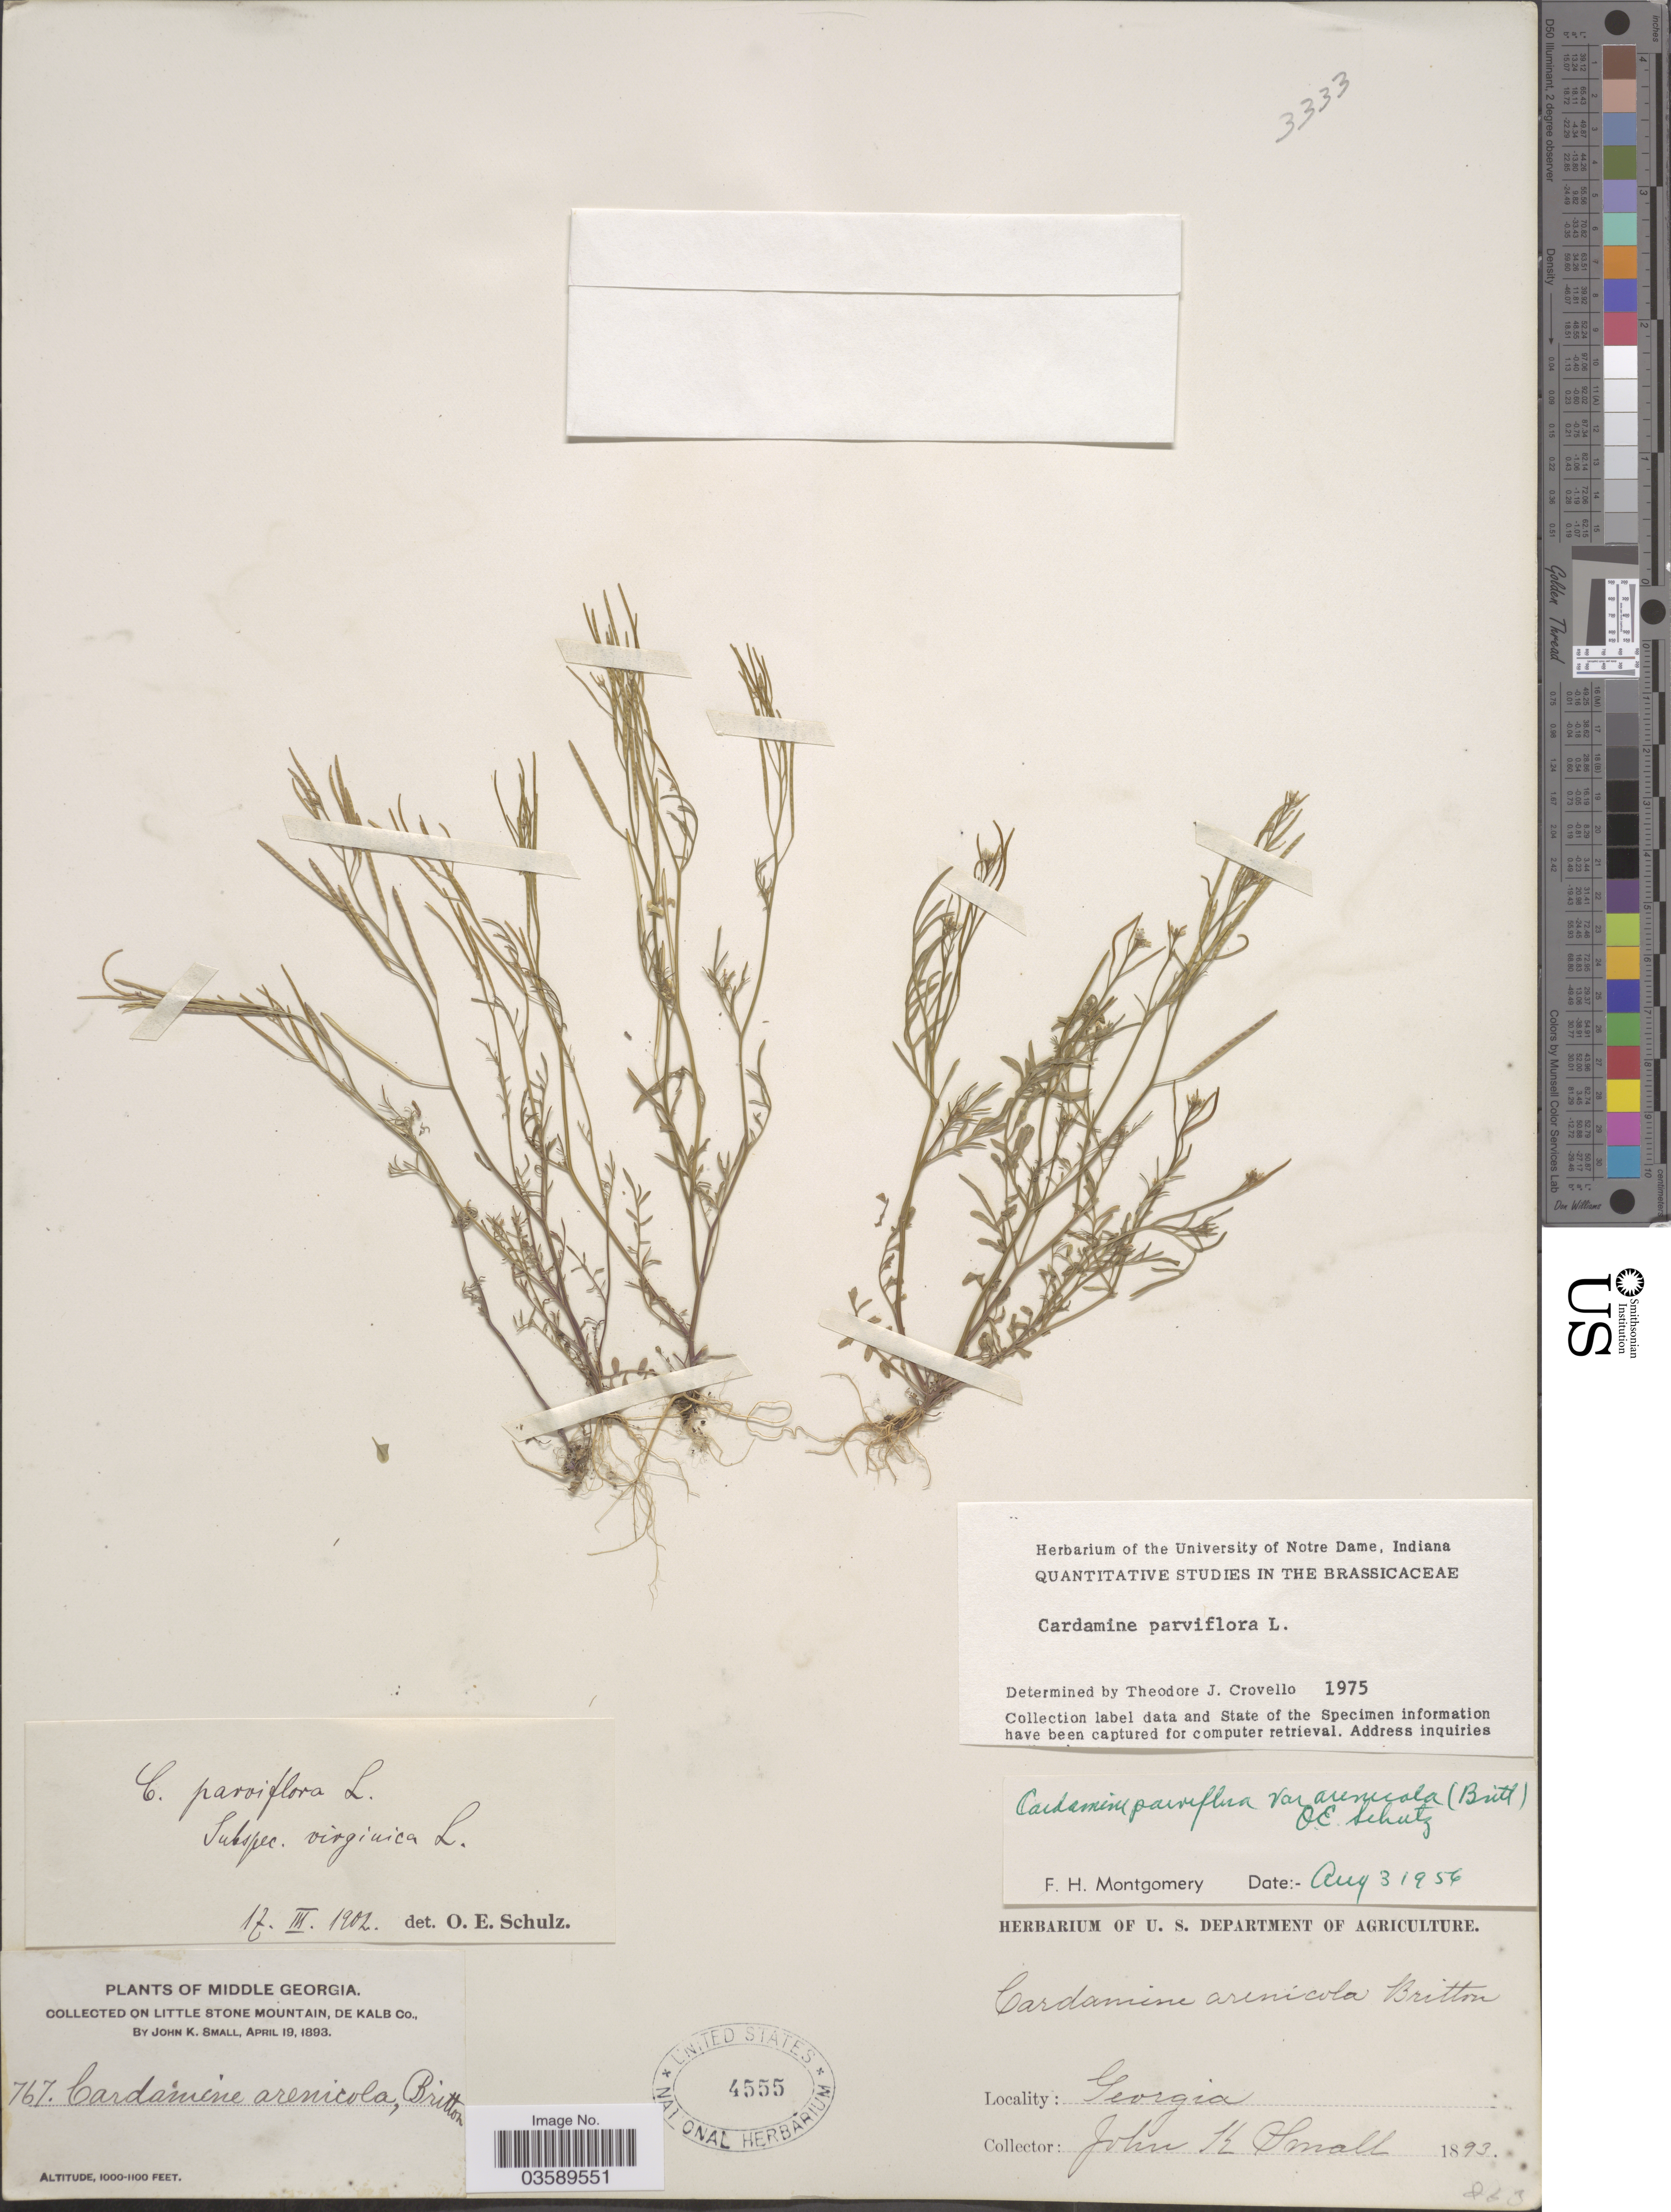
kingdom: Plantae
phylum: Tracheophyta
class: Magnoliopsida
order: Brassicales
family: Brassicaceae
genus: Cardamine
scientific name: Cardamine parviflora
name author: L.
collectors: J. K. Small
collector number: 767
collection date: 1893-04-19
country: United States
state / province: Georgia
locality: Middle Georgia. On Little Stone Mountain, De Kalb Co.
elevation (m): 305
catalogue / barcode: US 4555